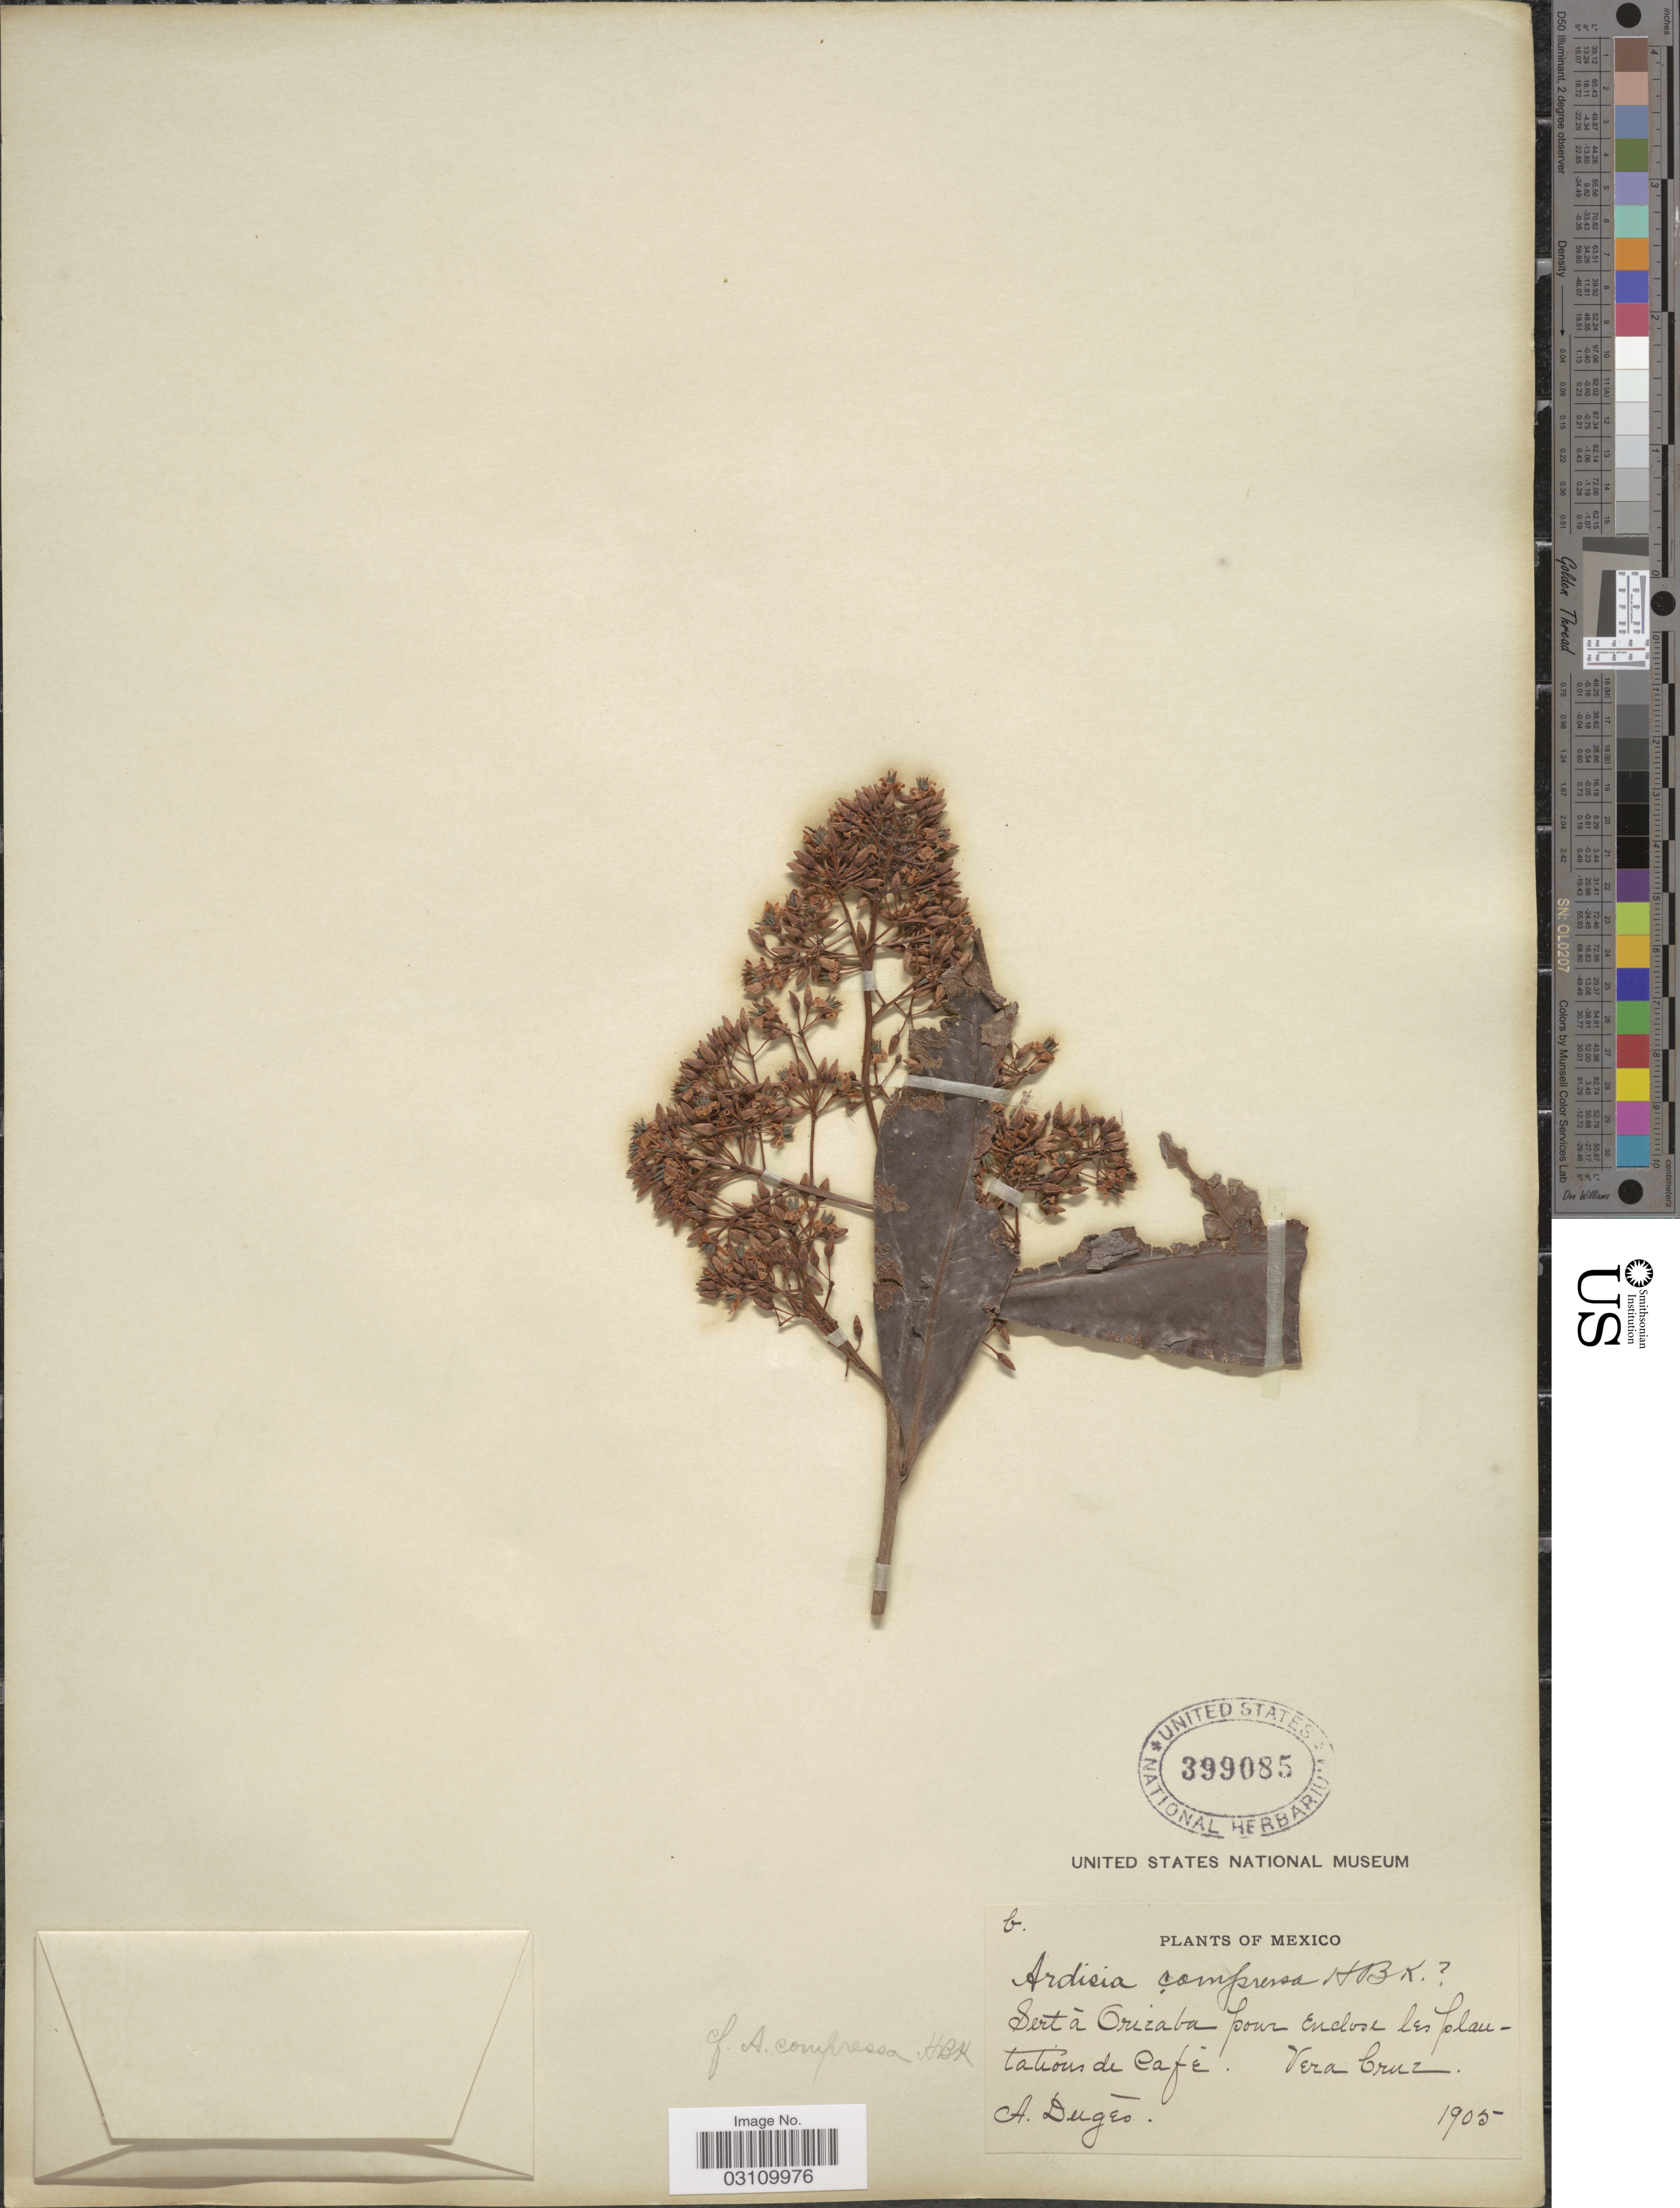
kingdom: Plantae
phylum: Tracheophyta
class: Magnoliopsida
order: Ericales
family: Primulaceae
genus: Ardisia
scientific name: Ardisia compressa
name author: Kunth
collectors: A. Duges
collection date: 1905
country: Mexico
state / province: Veracruz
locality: Sert á Orizaba pour Enclose les plantations de Café. Vera Cruz.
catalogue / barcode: US 399085